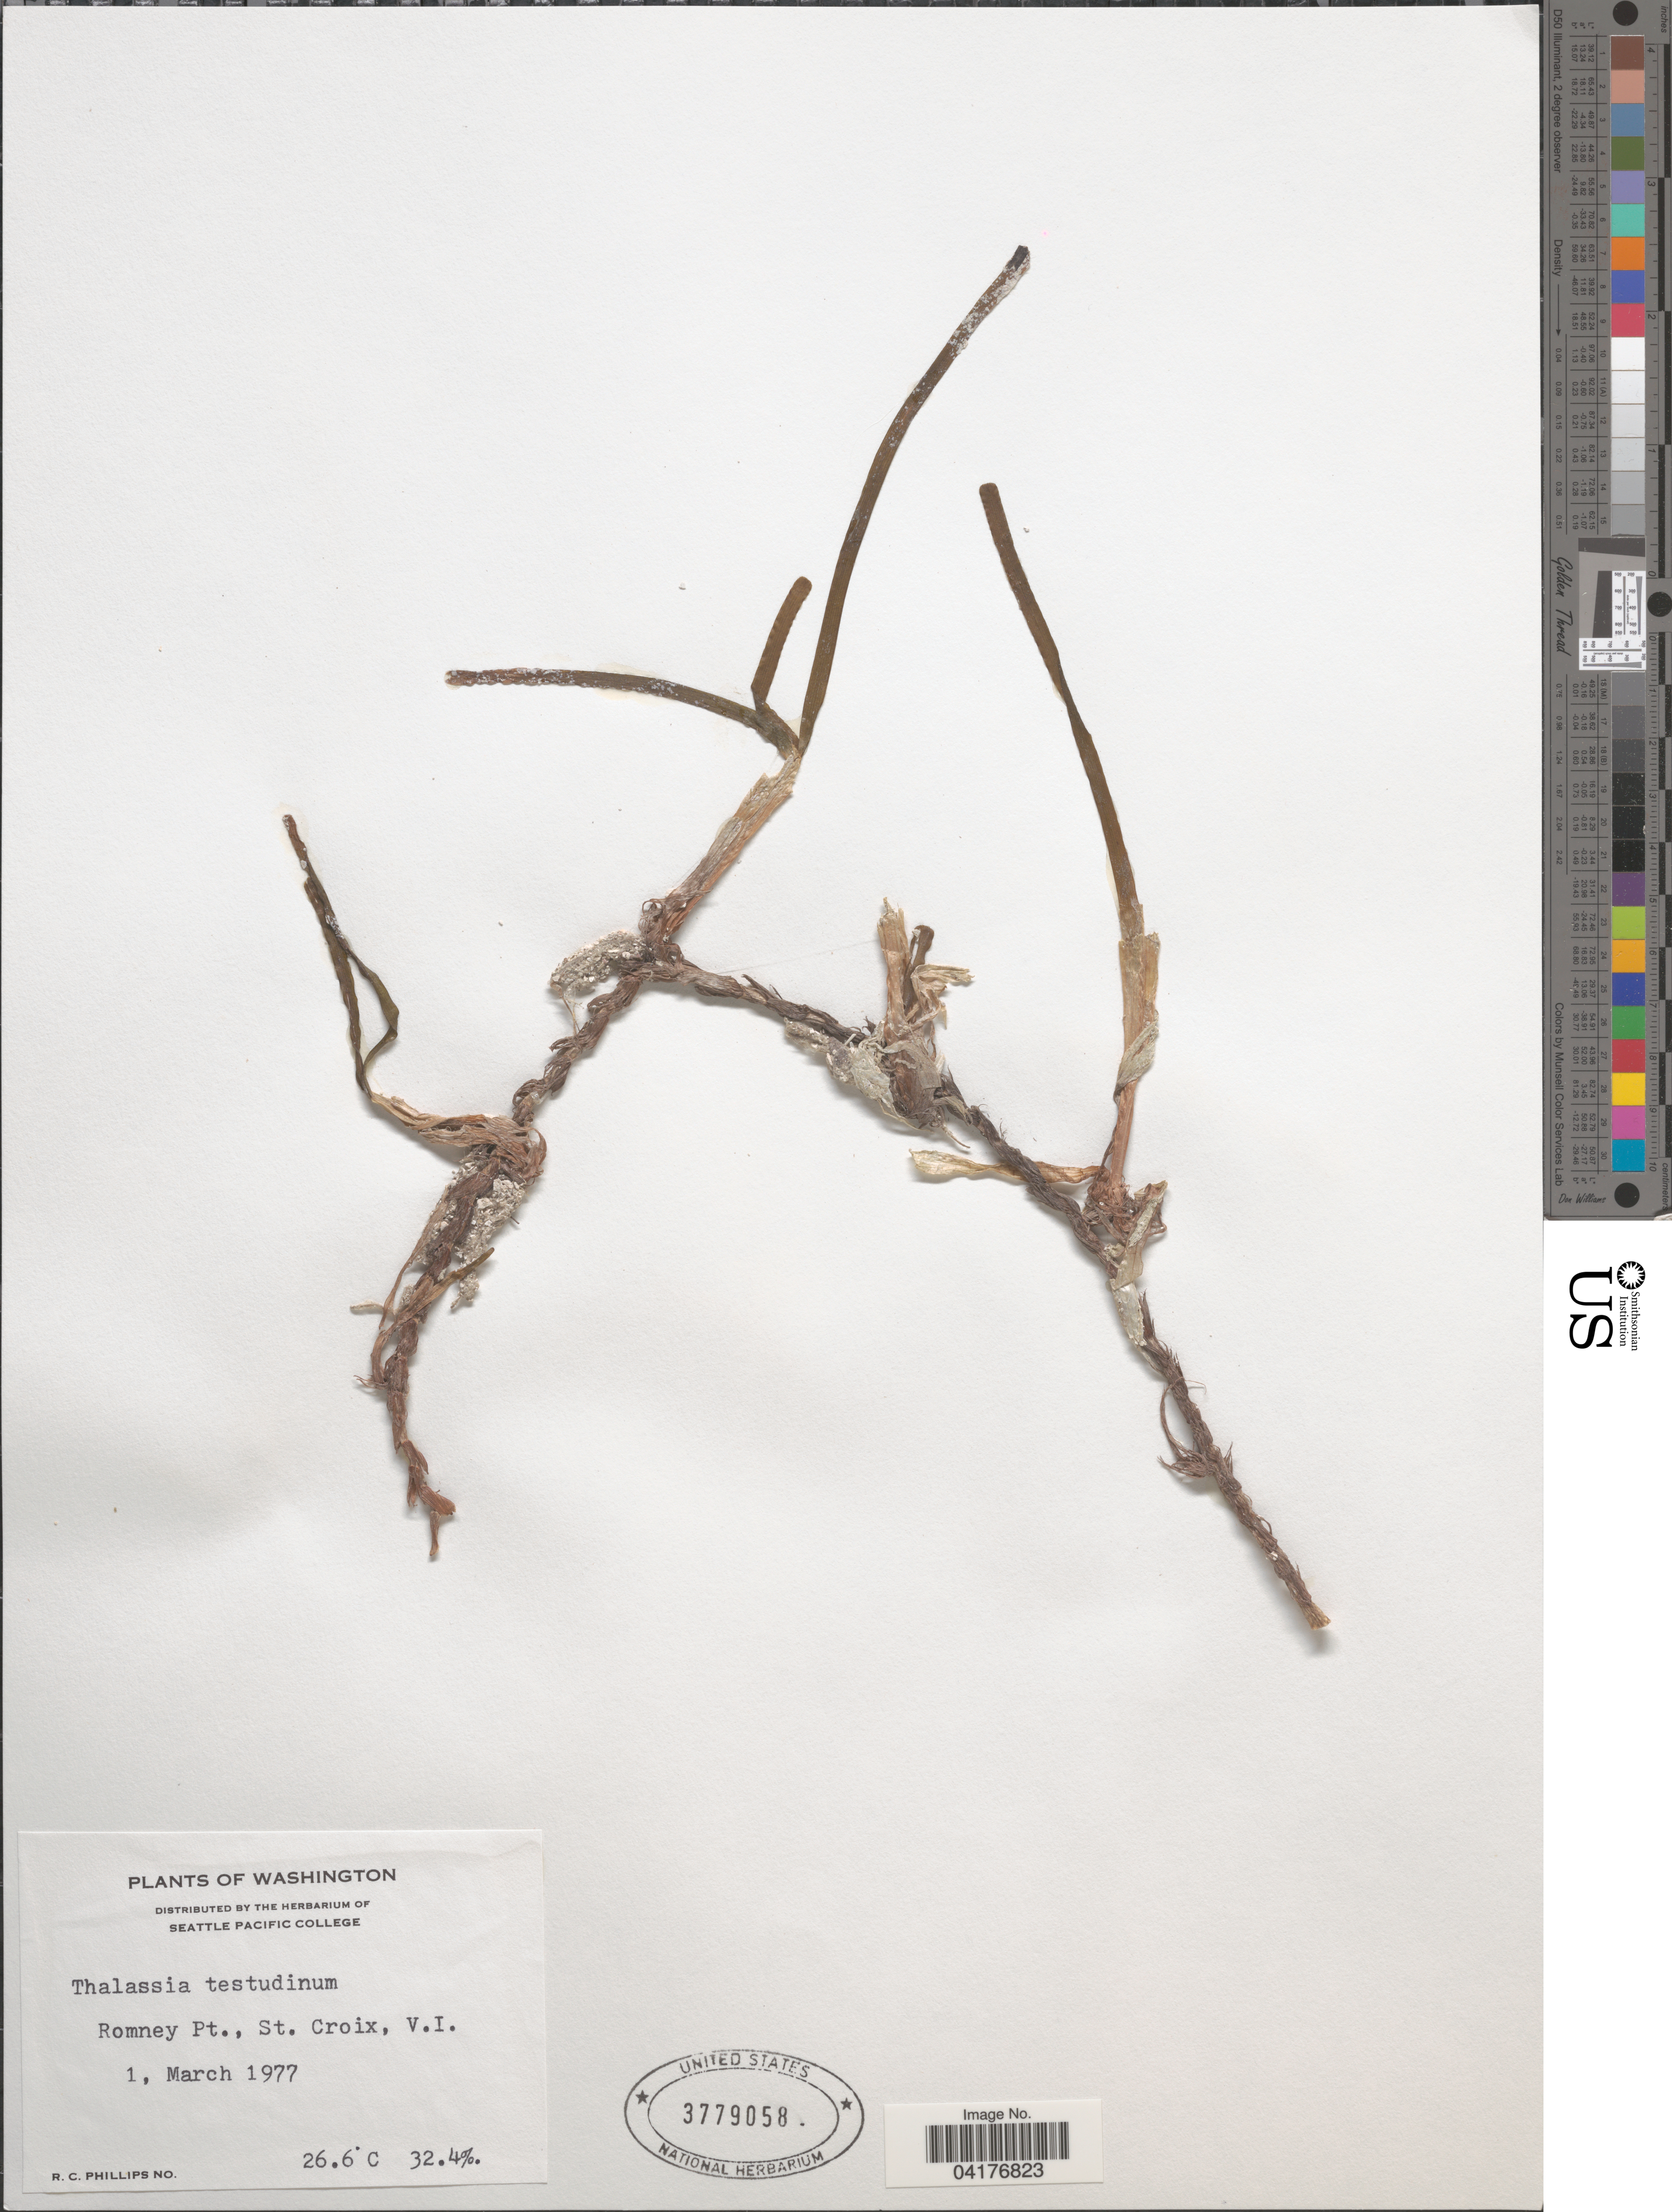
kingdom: Plantae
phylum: Tracheophyta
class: Liliopsida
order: Alismatales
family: Hydrocharitaceae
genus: Thalassia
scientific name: Thalassia testudinum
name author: Banks & Sol. ex K.D. Koenig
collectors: R. C. Phillips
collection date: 1977-03-01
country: U.S. Virgin Islands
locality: Romney Pt., St. Croix, V.I.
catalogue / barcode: US 3779058